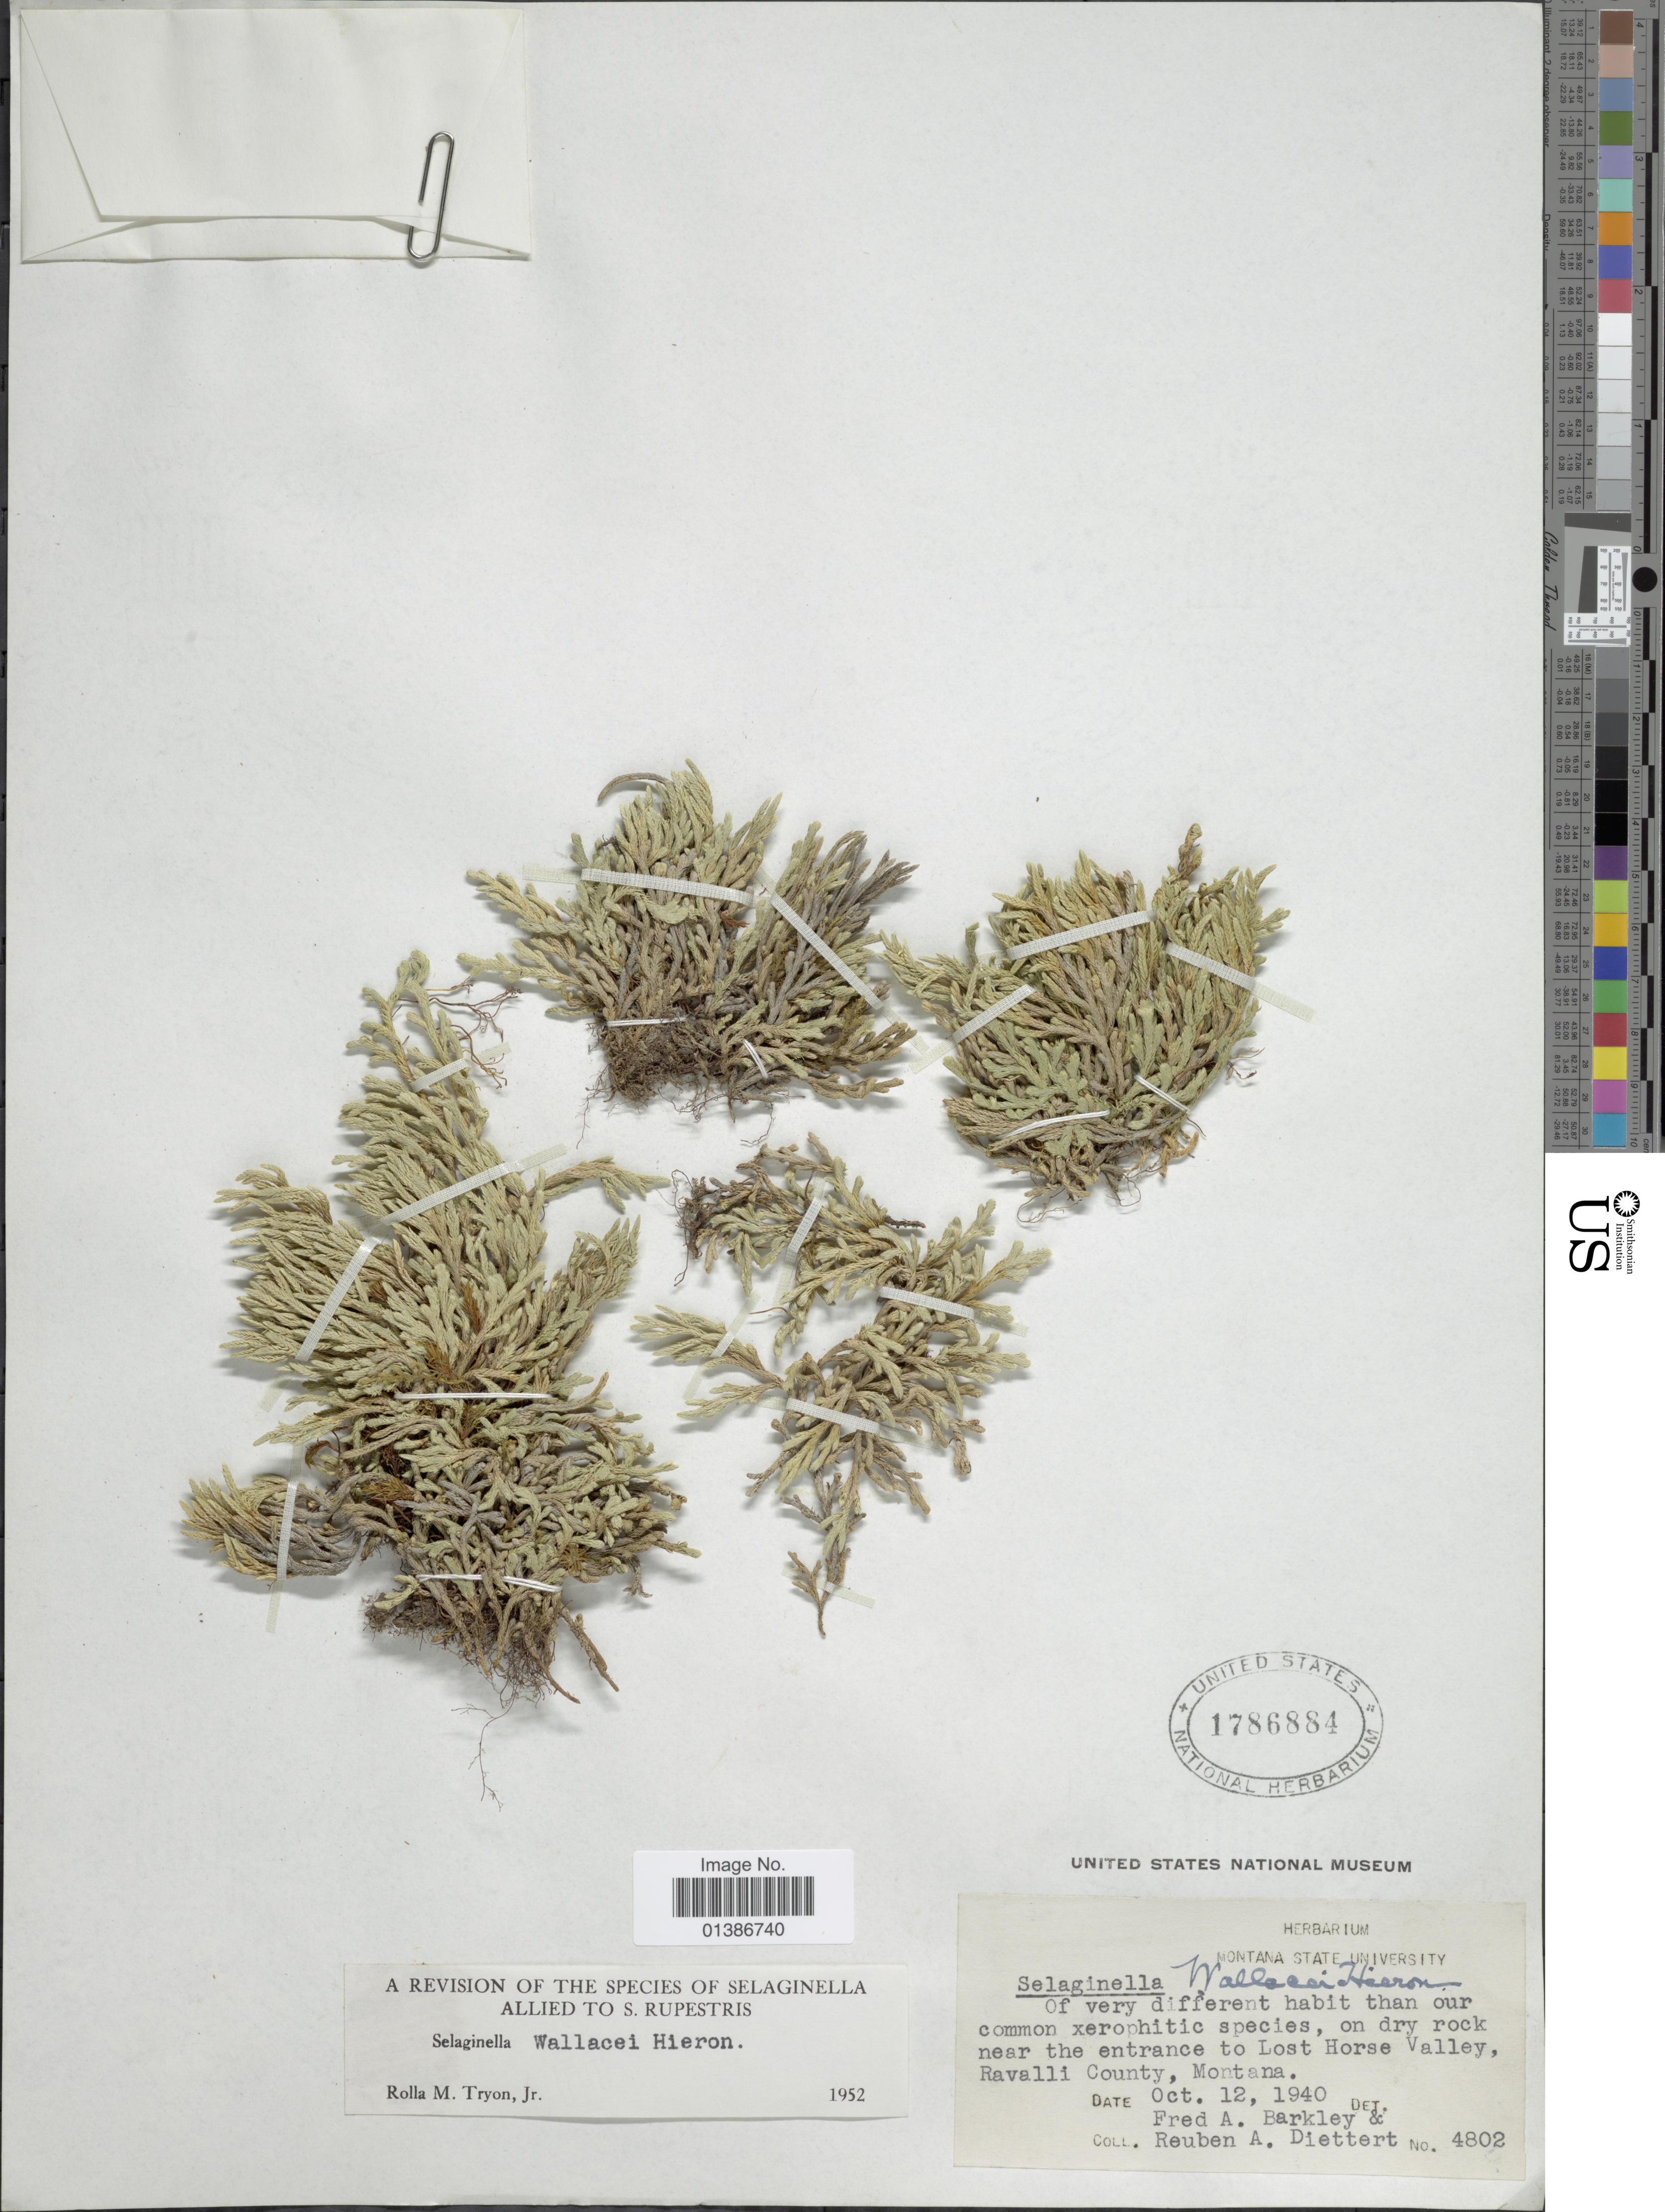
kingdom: Plantae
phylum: Tracheophyta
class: Lycopodiopsida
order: Selaginellales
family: Selaginellaceae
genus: Selaginella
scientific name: Selaginella wallacei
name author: Hieron.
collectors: F. A. Barkley & R. Diettert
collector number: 4802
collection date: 1940-10-12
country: United States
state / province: Montana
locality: On dry rock near the entrance to Lost Horse Valley, Ravalli County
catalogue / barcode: US 1786884